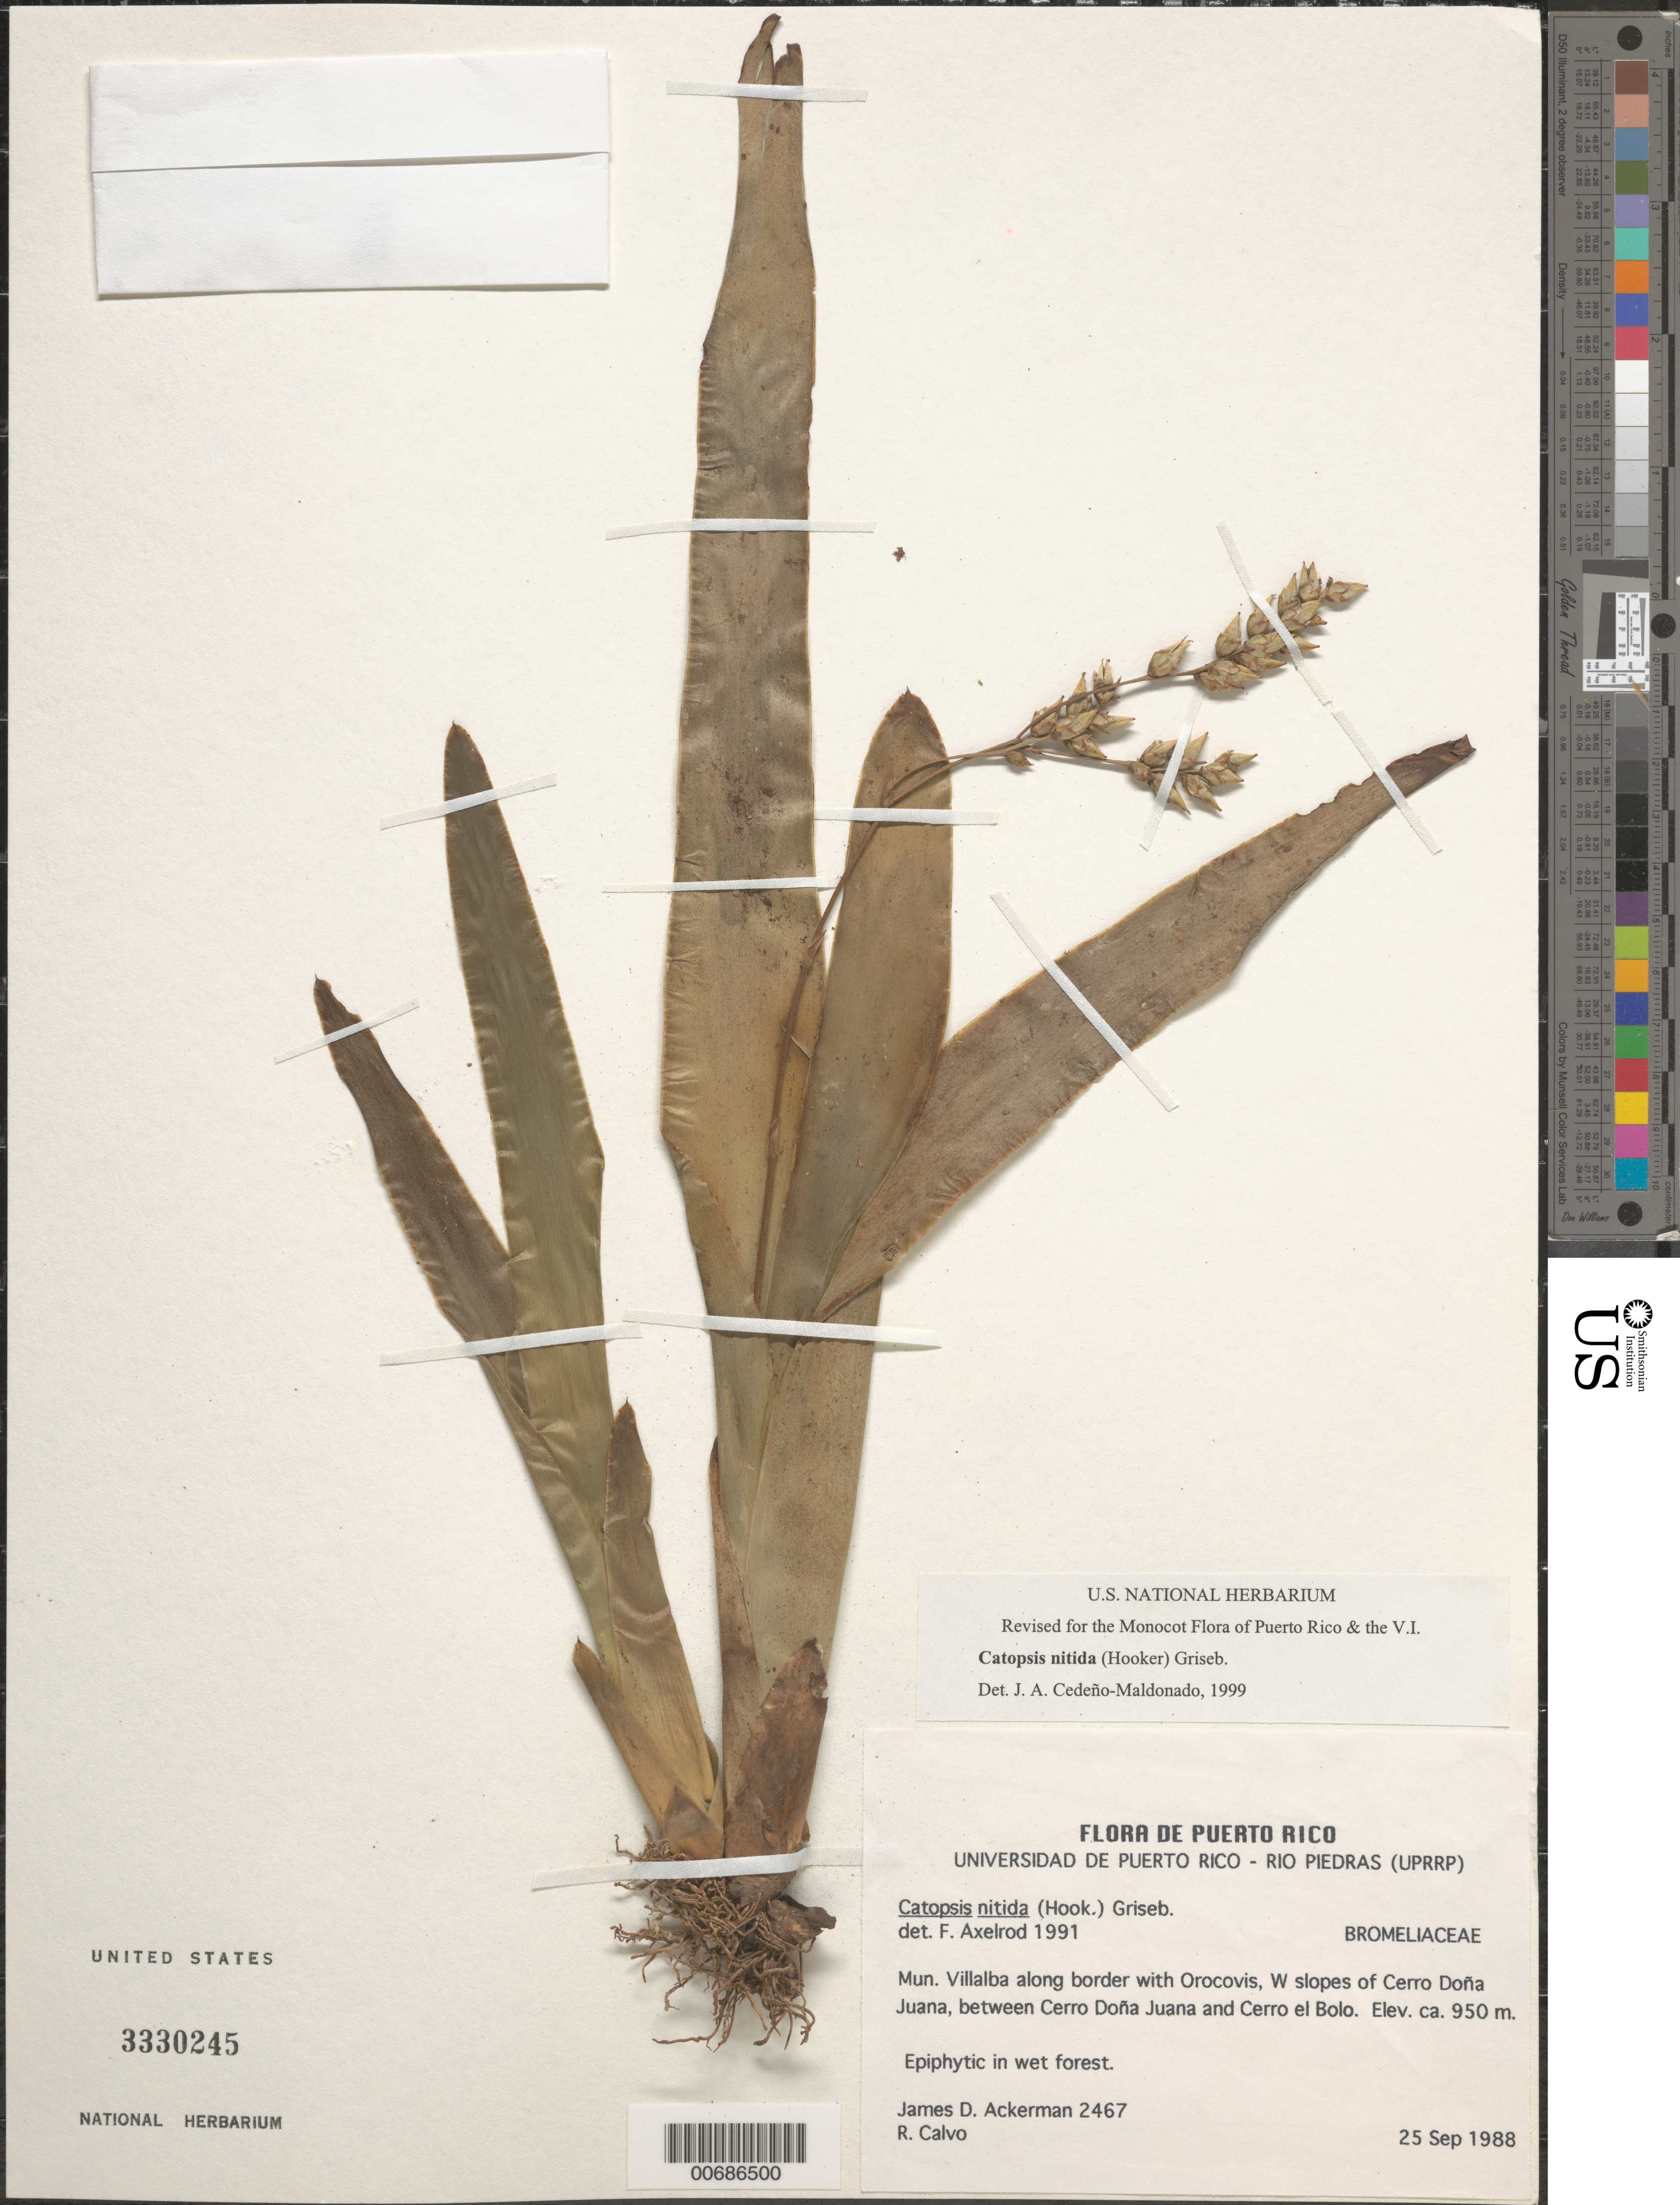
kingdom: Plantae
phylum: Tracheophyta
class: Liliopsida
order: Poales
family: Bromeliaceae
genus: Catopsis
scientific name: Catopsis nitida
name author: (Hook.) Griseb.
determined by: Cedeño-Maldonado, J. A.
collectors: J. D. Ackerman & R. Calvo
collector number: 2467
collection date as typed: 25 Sep 1988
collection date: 1988-09-25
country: Puerto Rico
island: Greater Antilles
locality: Mun. Villalba along border w/Orocovis, W slopes of Cerro Doña Juana, btw. Cerro Doña Juana and Cerro el Bolo.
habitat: wet forest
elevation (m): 950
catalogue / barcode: US 3330245